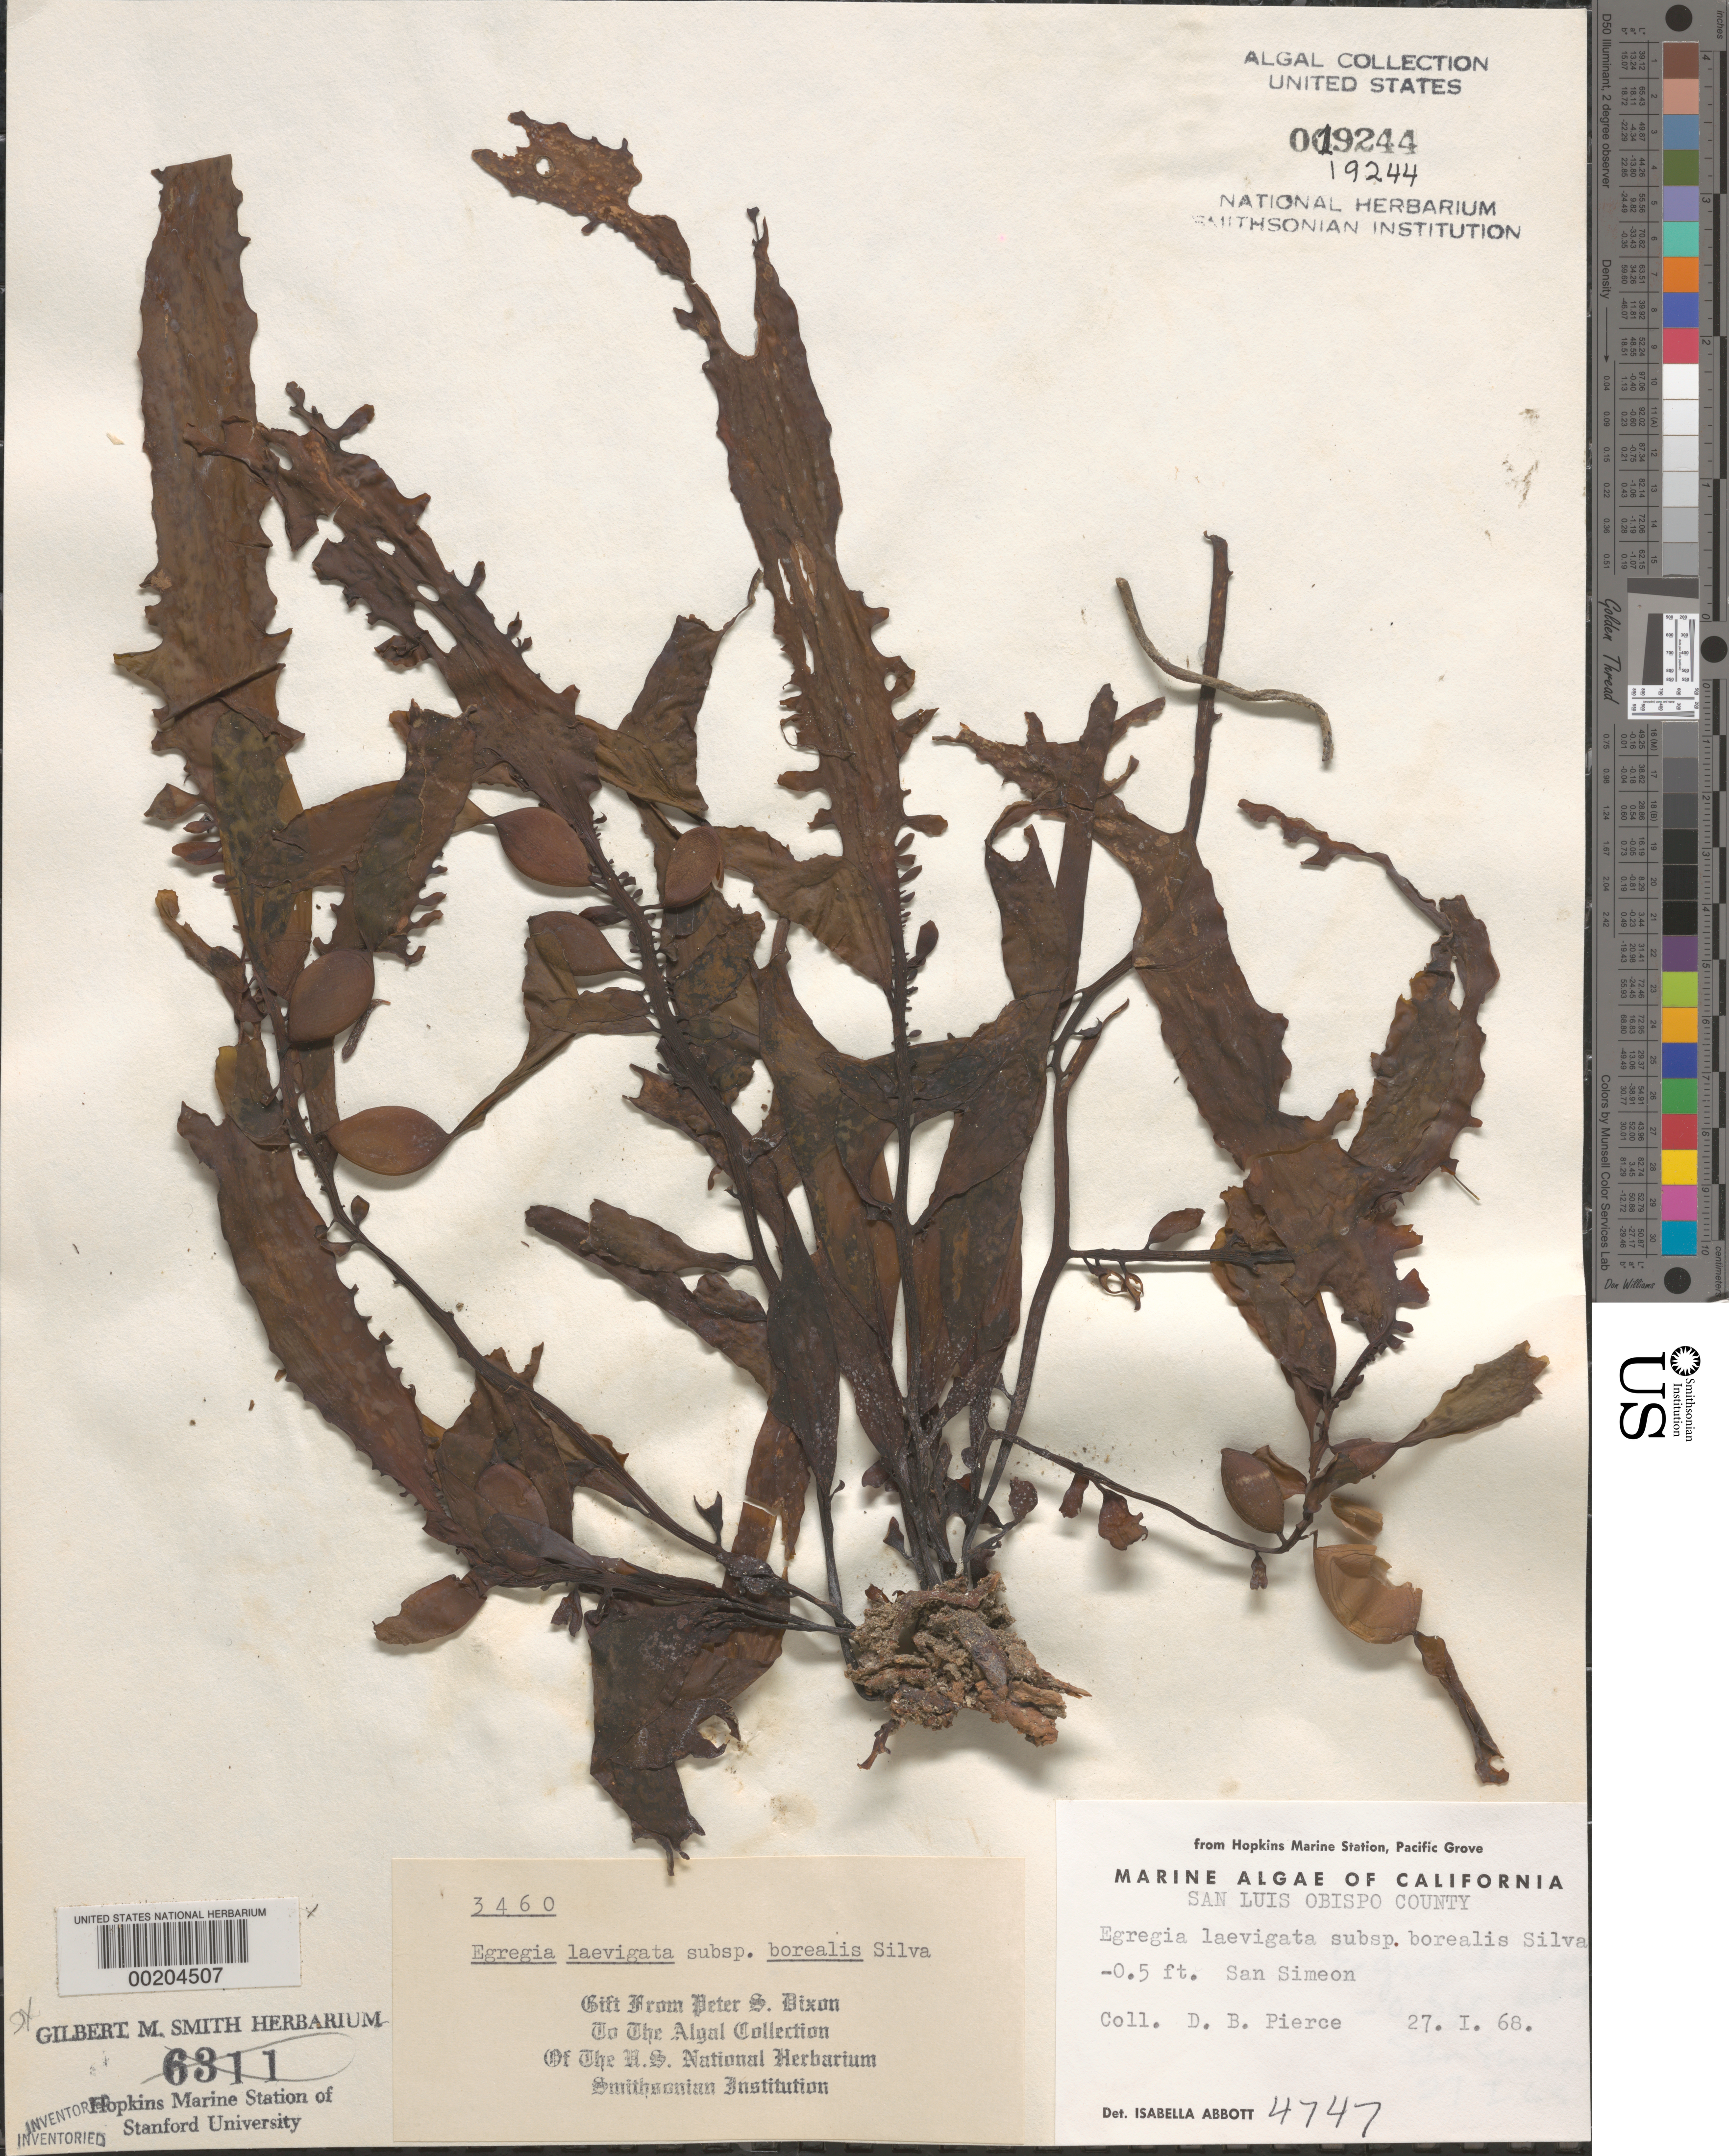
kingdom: Chromista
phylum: Ochrophyta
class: Phaeophyceae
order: Laminariales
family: Lessoniaceae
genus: Egregia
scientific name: Egregia menziesii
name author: (Turner) Aresch.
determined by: Algae name updating Project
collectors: D. Pierce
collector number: IAA 4747 & PSD 3460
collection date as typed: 27 Jan 1968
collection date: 1968-01-27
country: United States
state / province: California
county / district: San Luis Obispo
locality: San Simeon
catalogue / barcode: US 19244